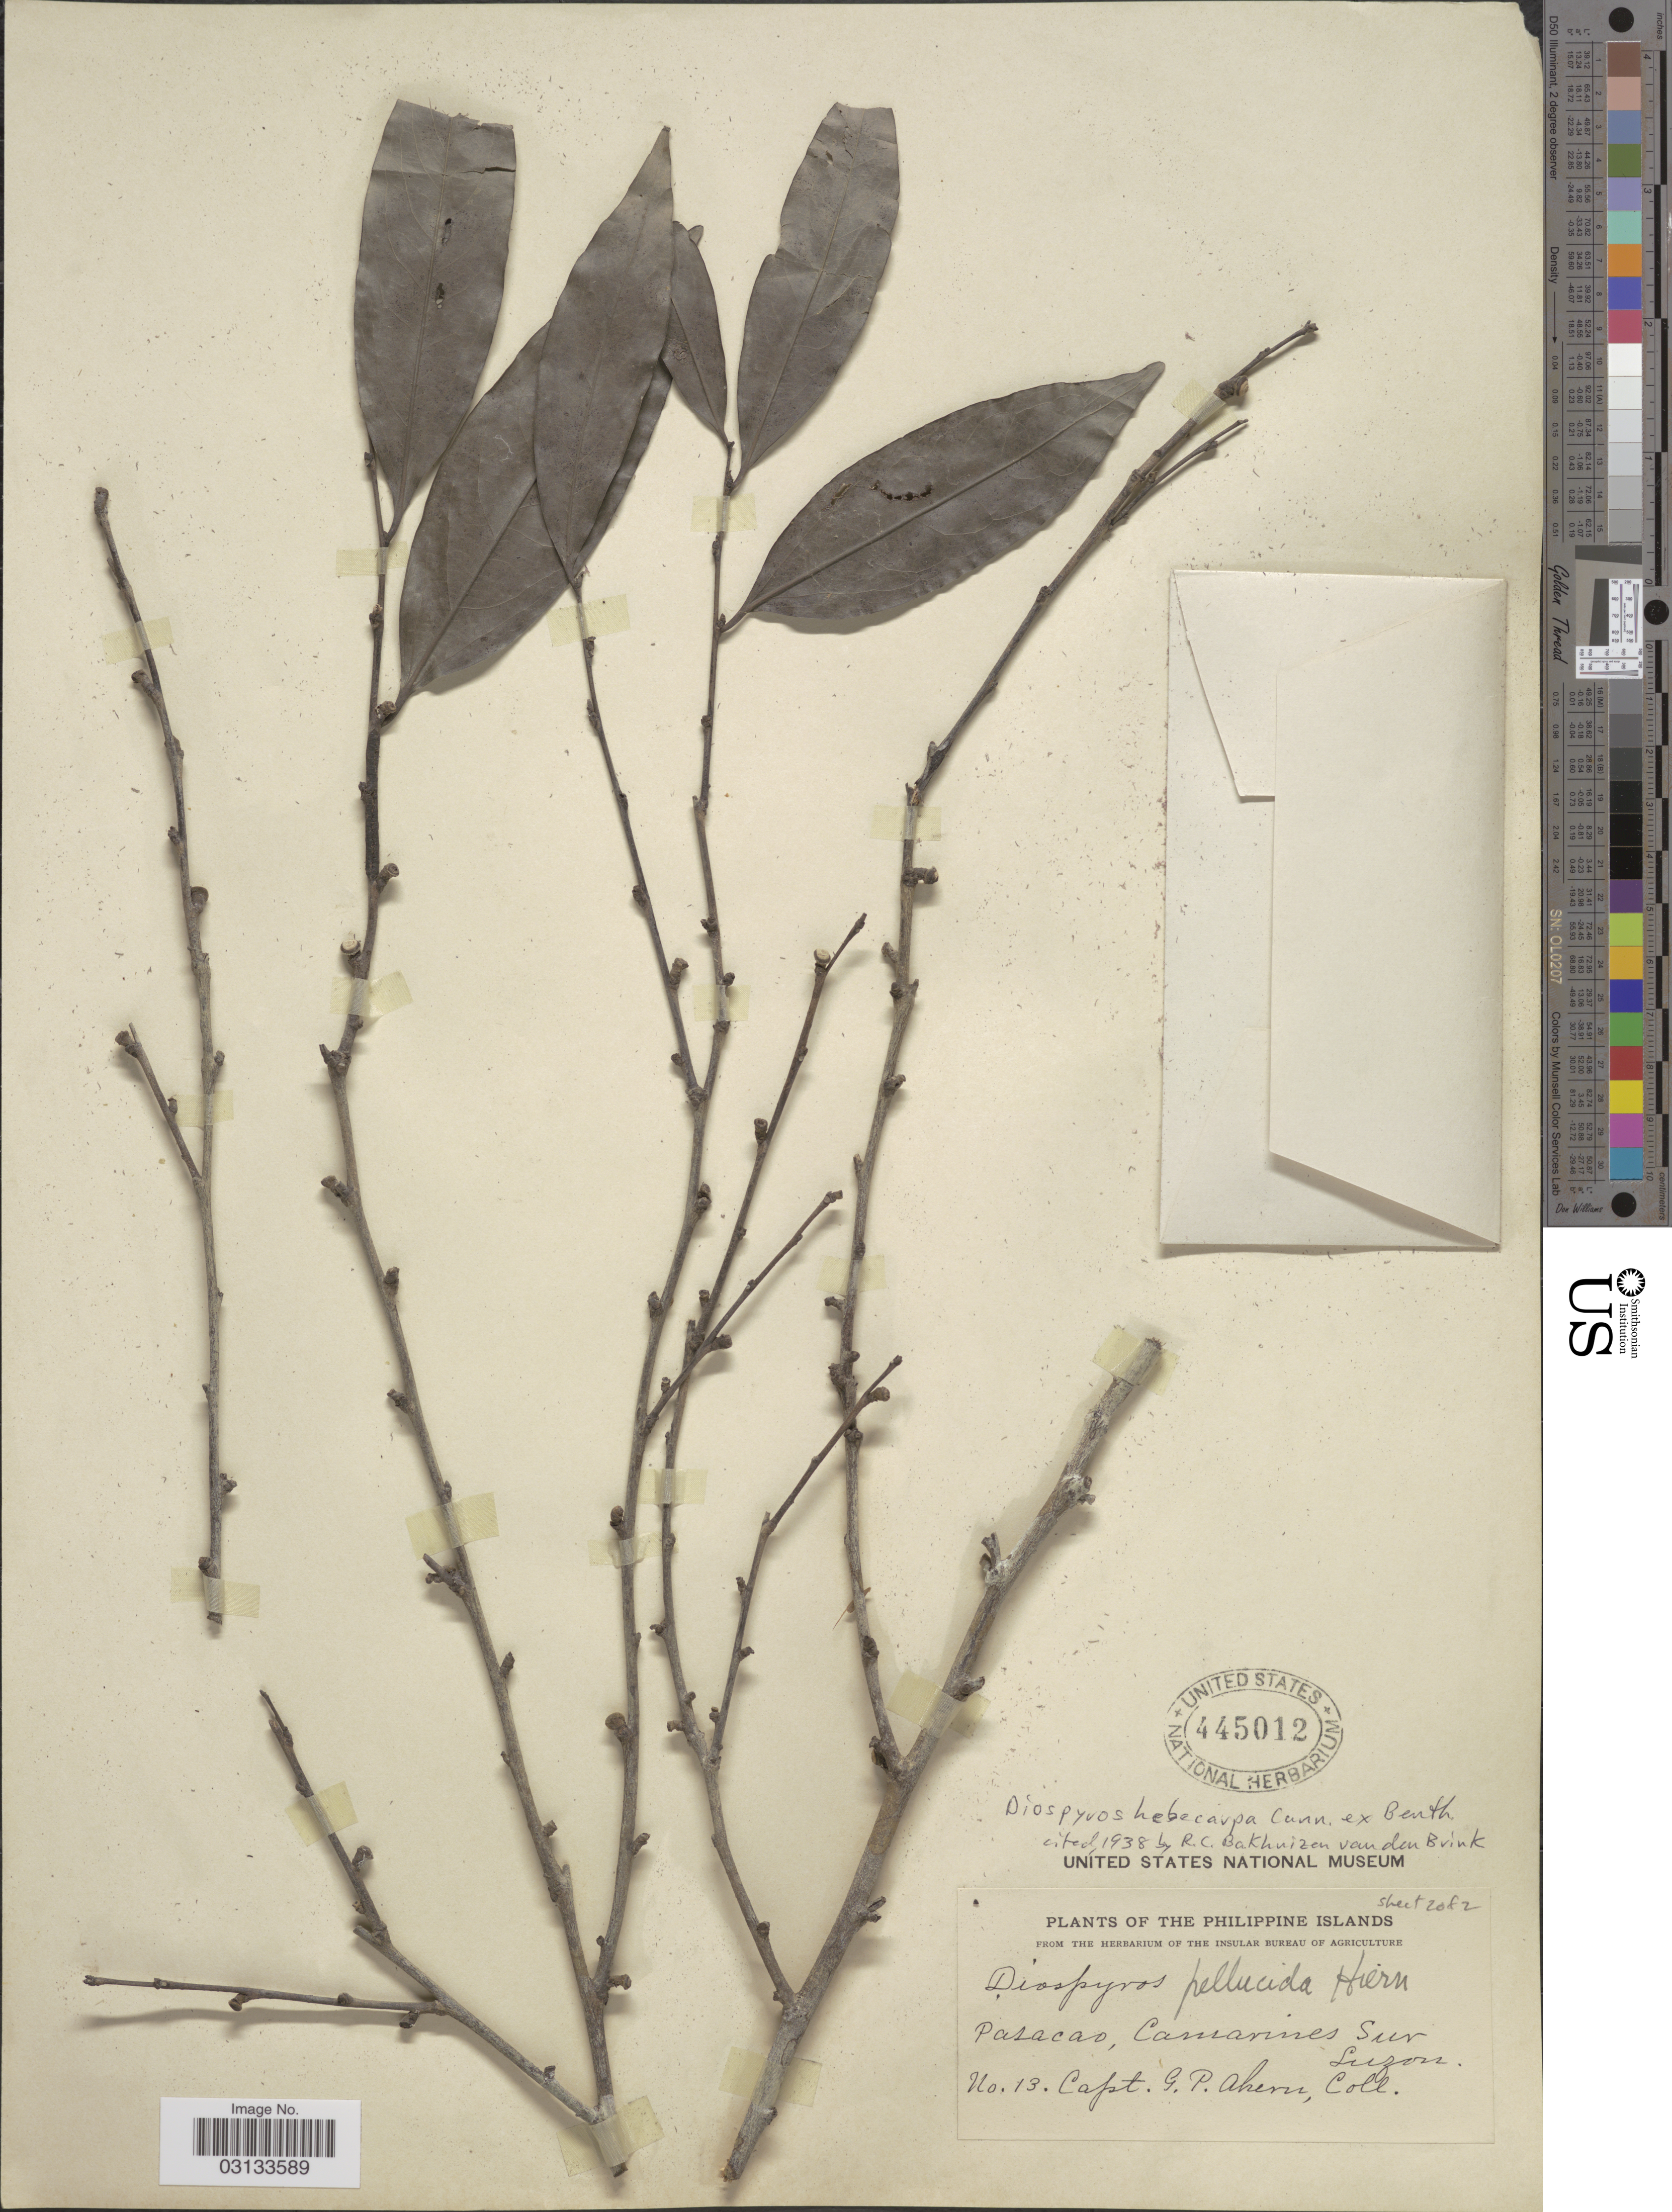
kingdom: Plantae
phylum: Tracheophyta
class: Magnoliopsida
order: Ericales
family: Ebenaceae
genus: Diospyros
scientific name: Diospyros hebecarpa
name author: Cunn. ex Benth.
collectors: G. Ahern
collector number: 13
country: Philippines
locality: Pasacao, Camarines Sur, Luzon.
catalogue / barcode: US 445012